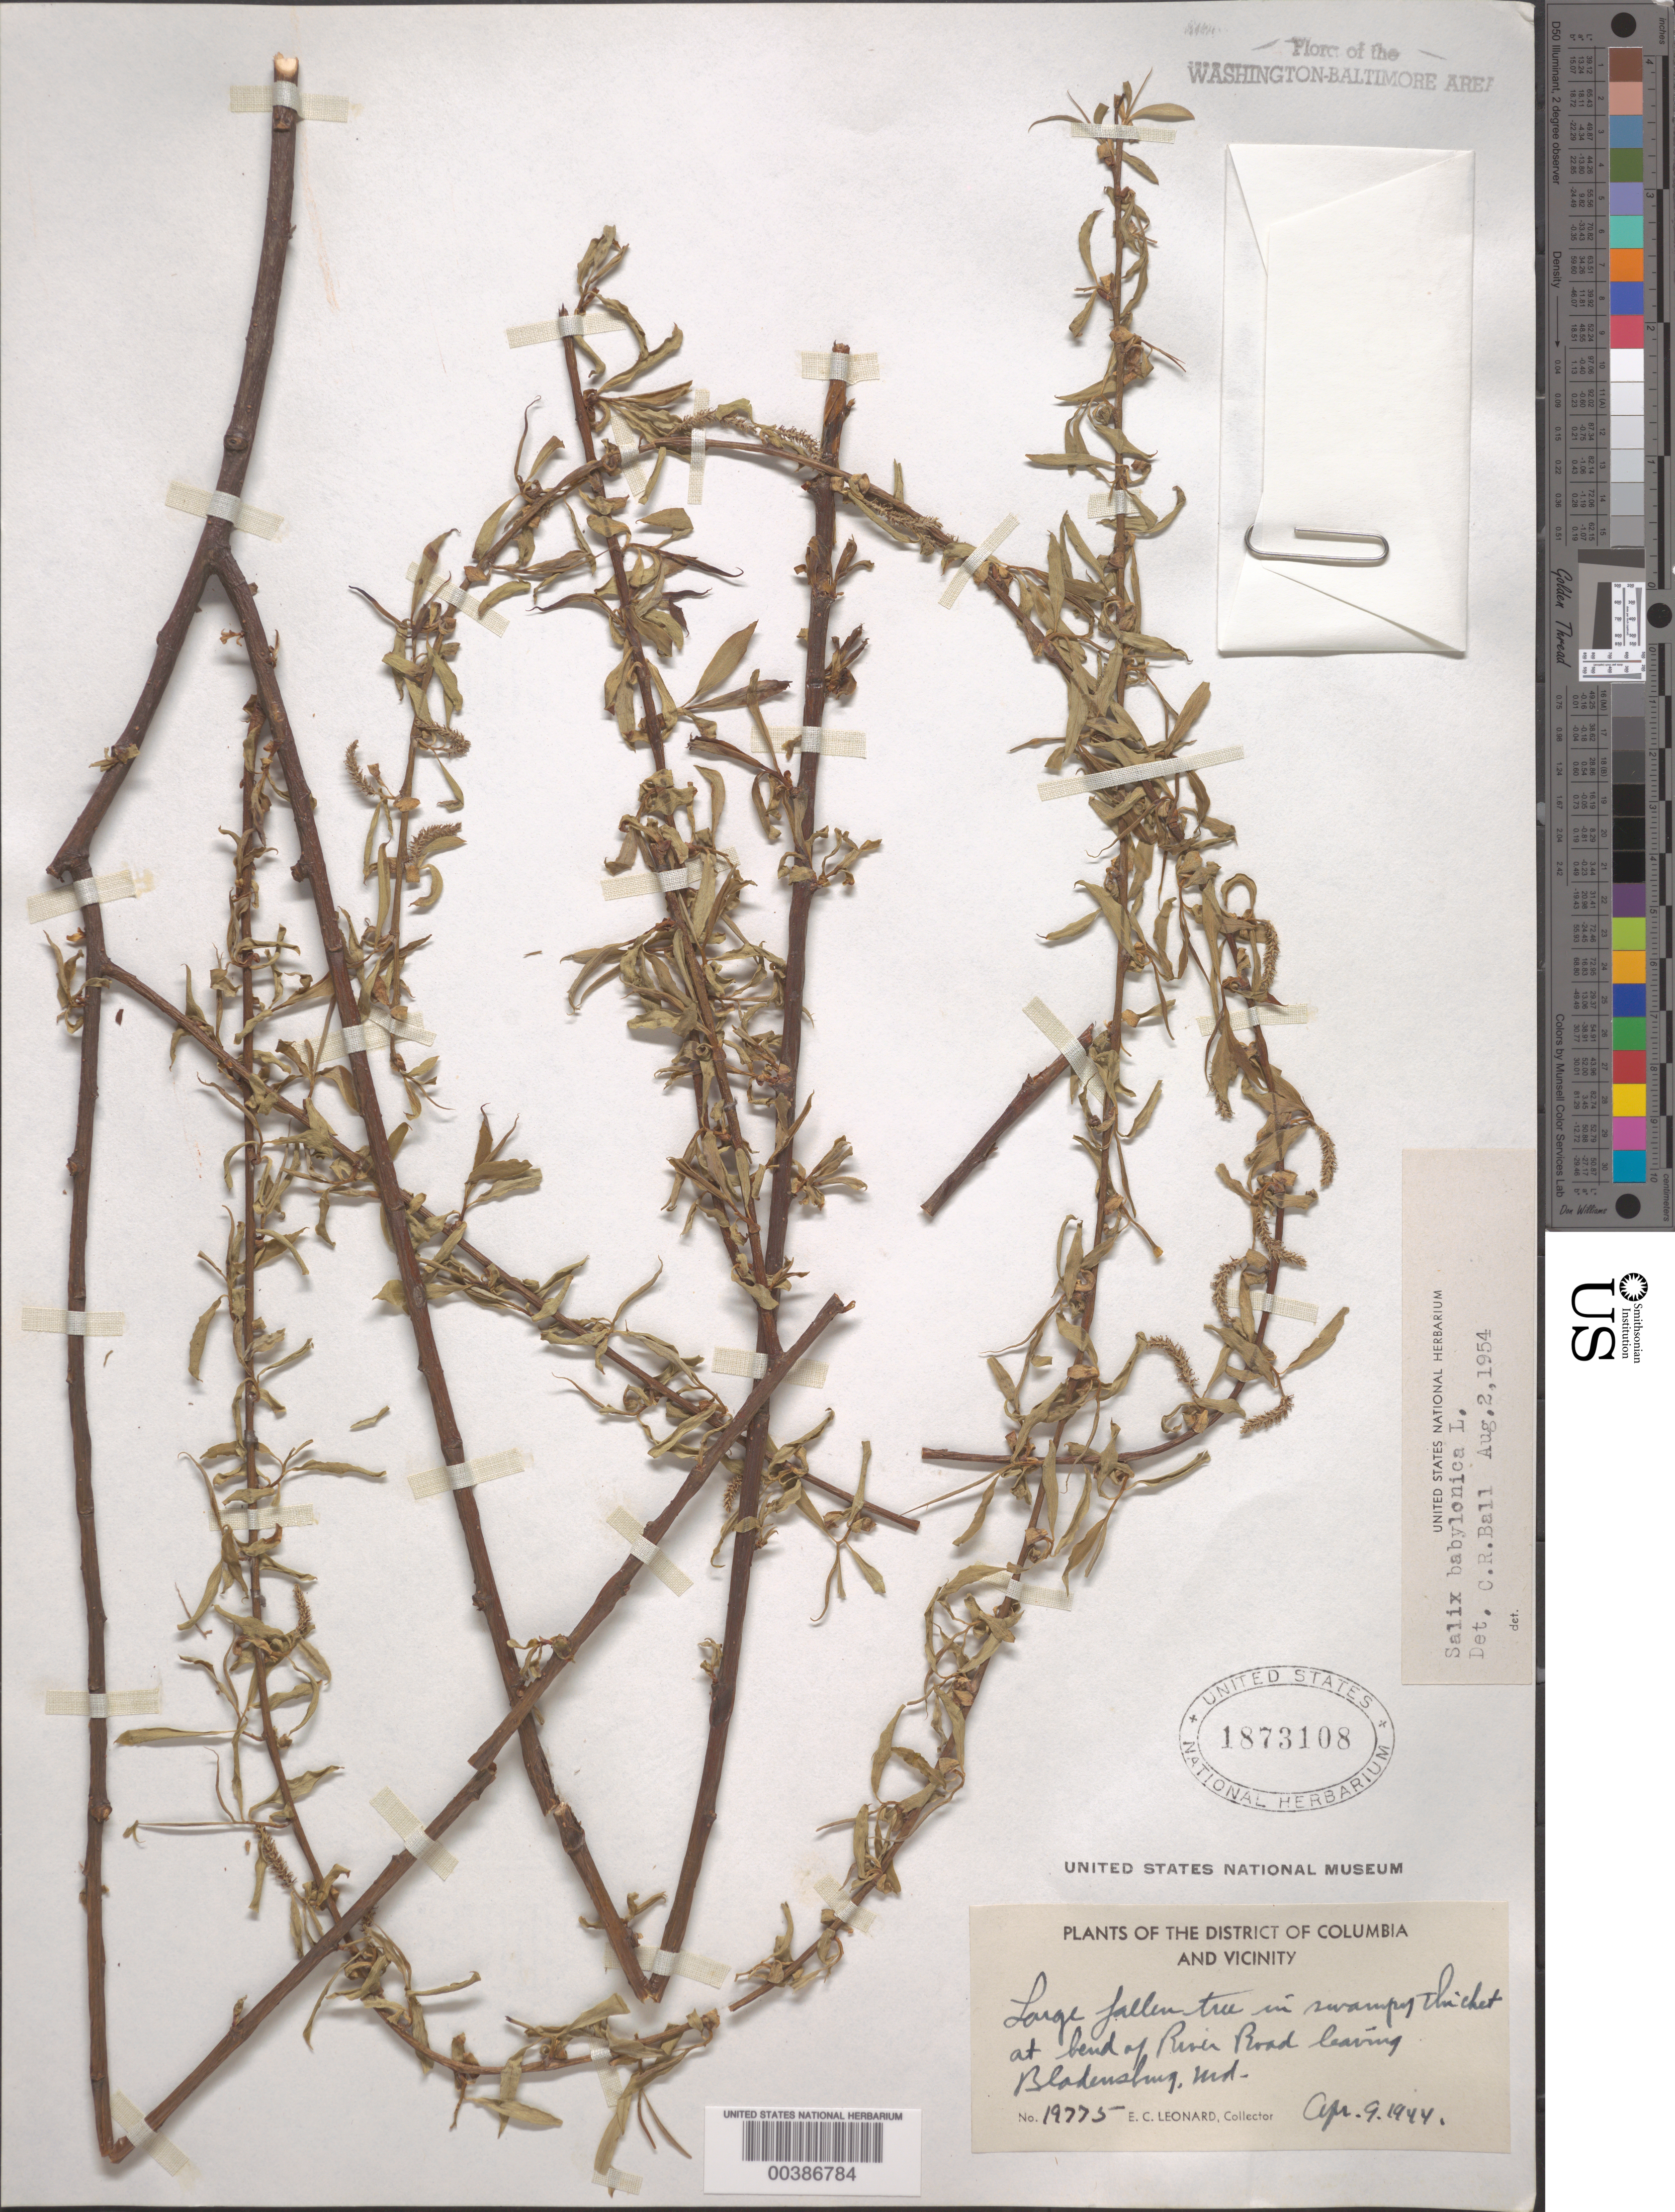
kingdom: Plantae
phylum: Tracheophyta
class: Magnoliopsida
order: Malpighiales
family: Salicaceae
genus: Salix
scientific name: Salix babylonica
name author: L.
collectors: E. C. Leonard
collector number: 19775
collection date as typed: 09 Apr 1944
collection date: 1944-04-09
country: United States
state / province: Maryland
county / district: Prince George's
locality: River road, leaving Bladensburg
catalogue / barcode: US 1873108